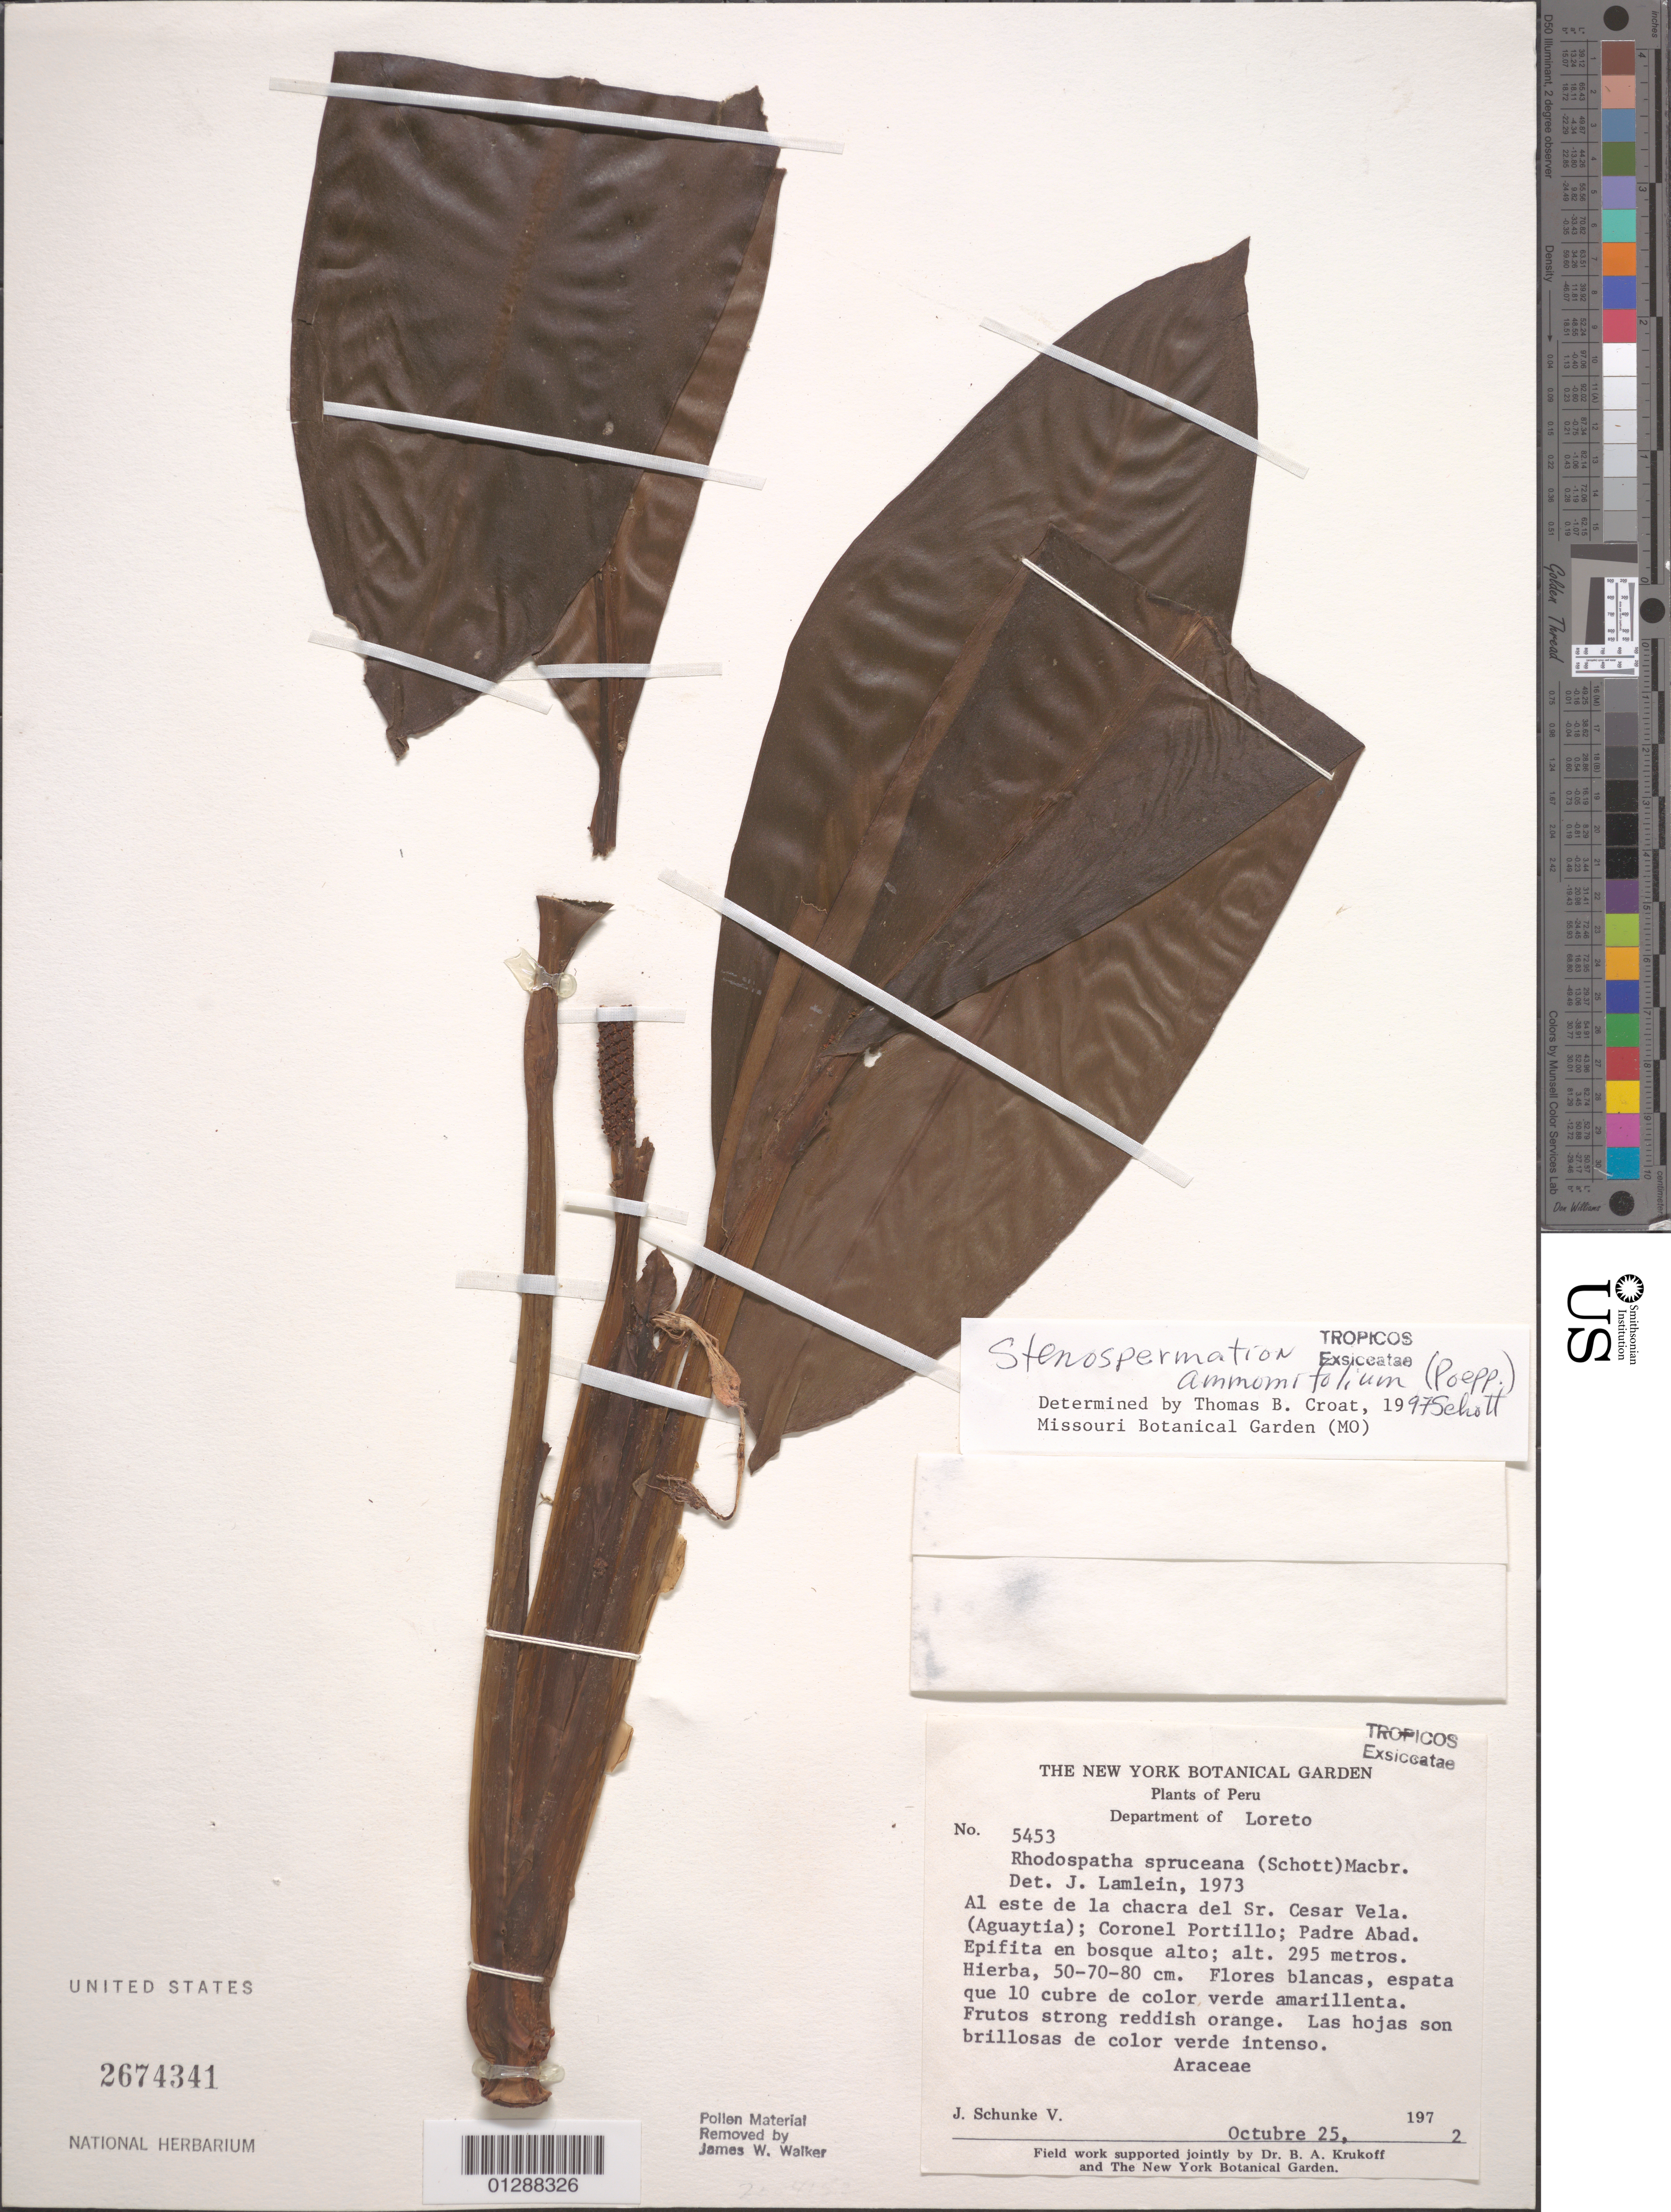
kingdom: Plantae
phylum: Tracheophyta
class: Liliopsida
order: Alismatales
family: Araceae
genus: Stenospermation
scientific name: Stenospermation amomifolium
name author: (Poepp.) Schott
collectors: J. Schunke Vigo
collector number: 5453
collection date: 1972-10-25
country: Peru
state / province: Loreto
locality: Department of Loreto. Al este de la chacra del Sr. Cesar Vela. (Aguaytia); Coronel Portillo; Padre Abad.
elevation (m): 295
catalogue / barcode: US 2674341